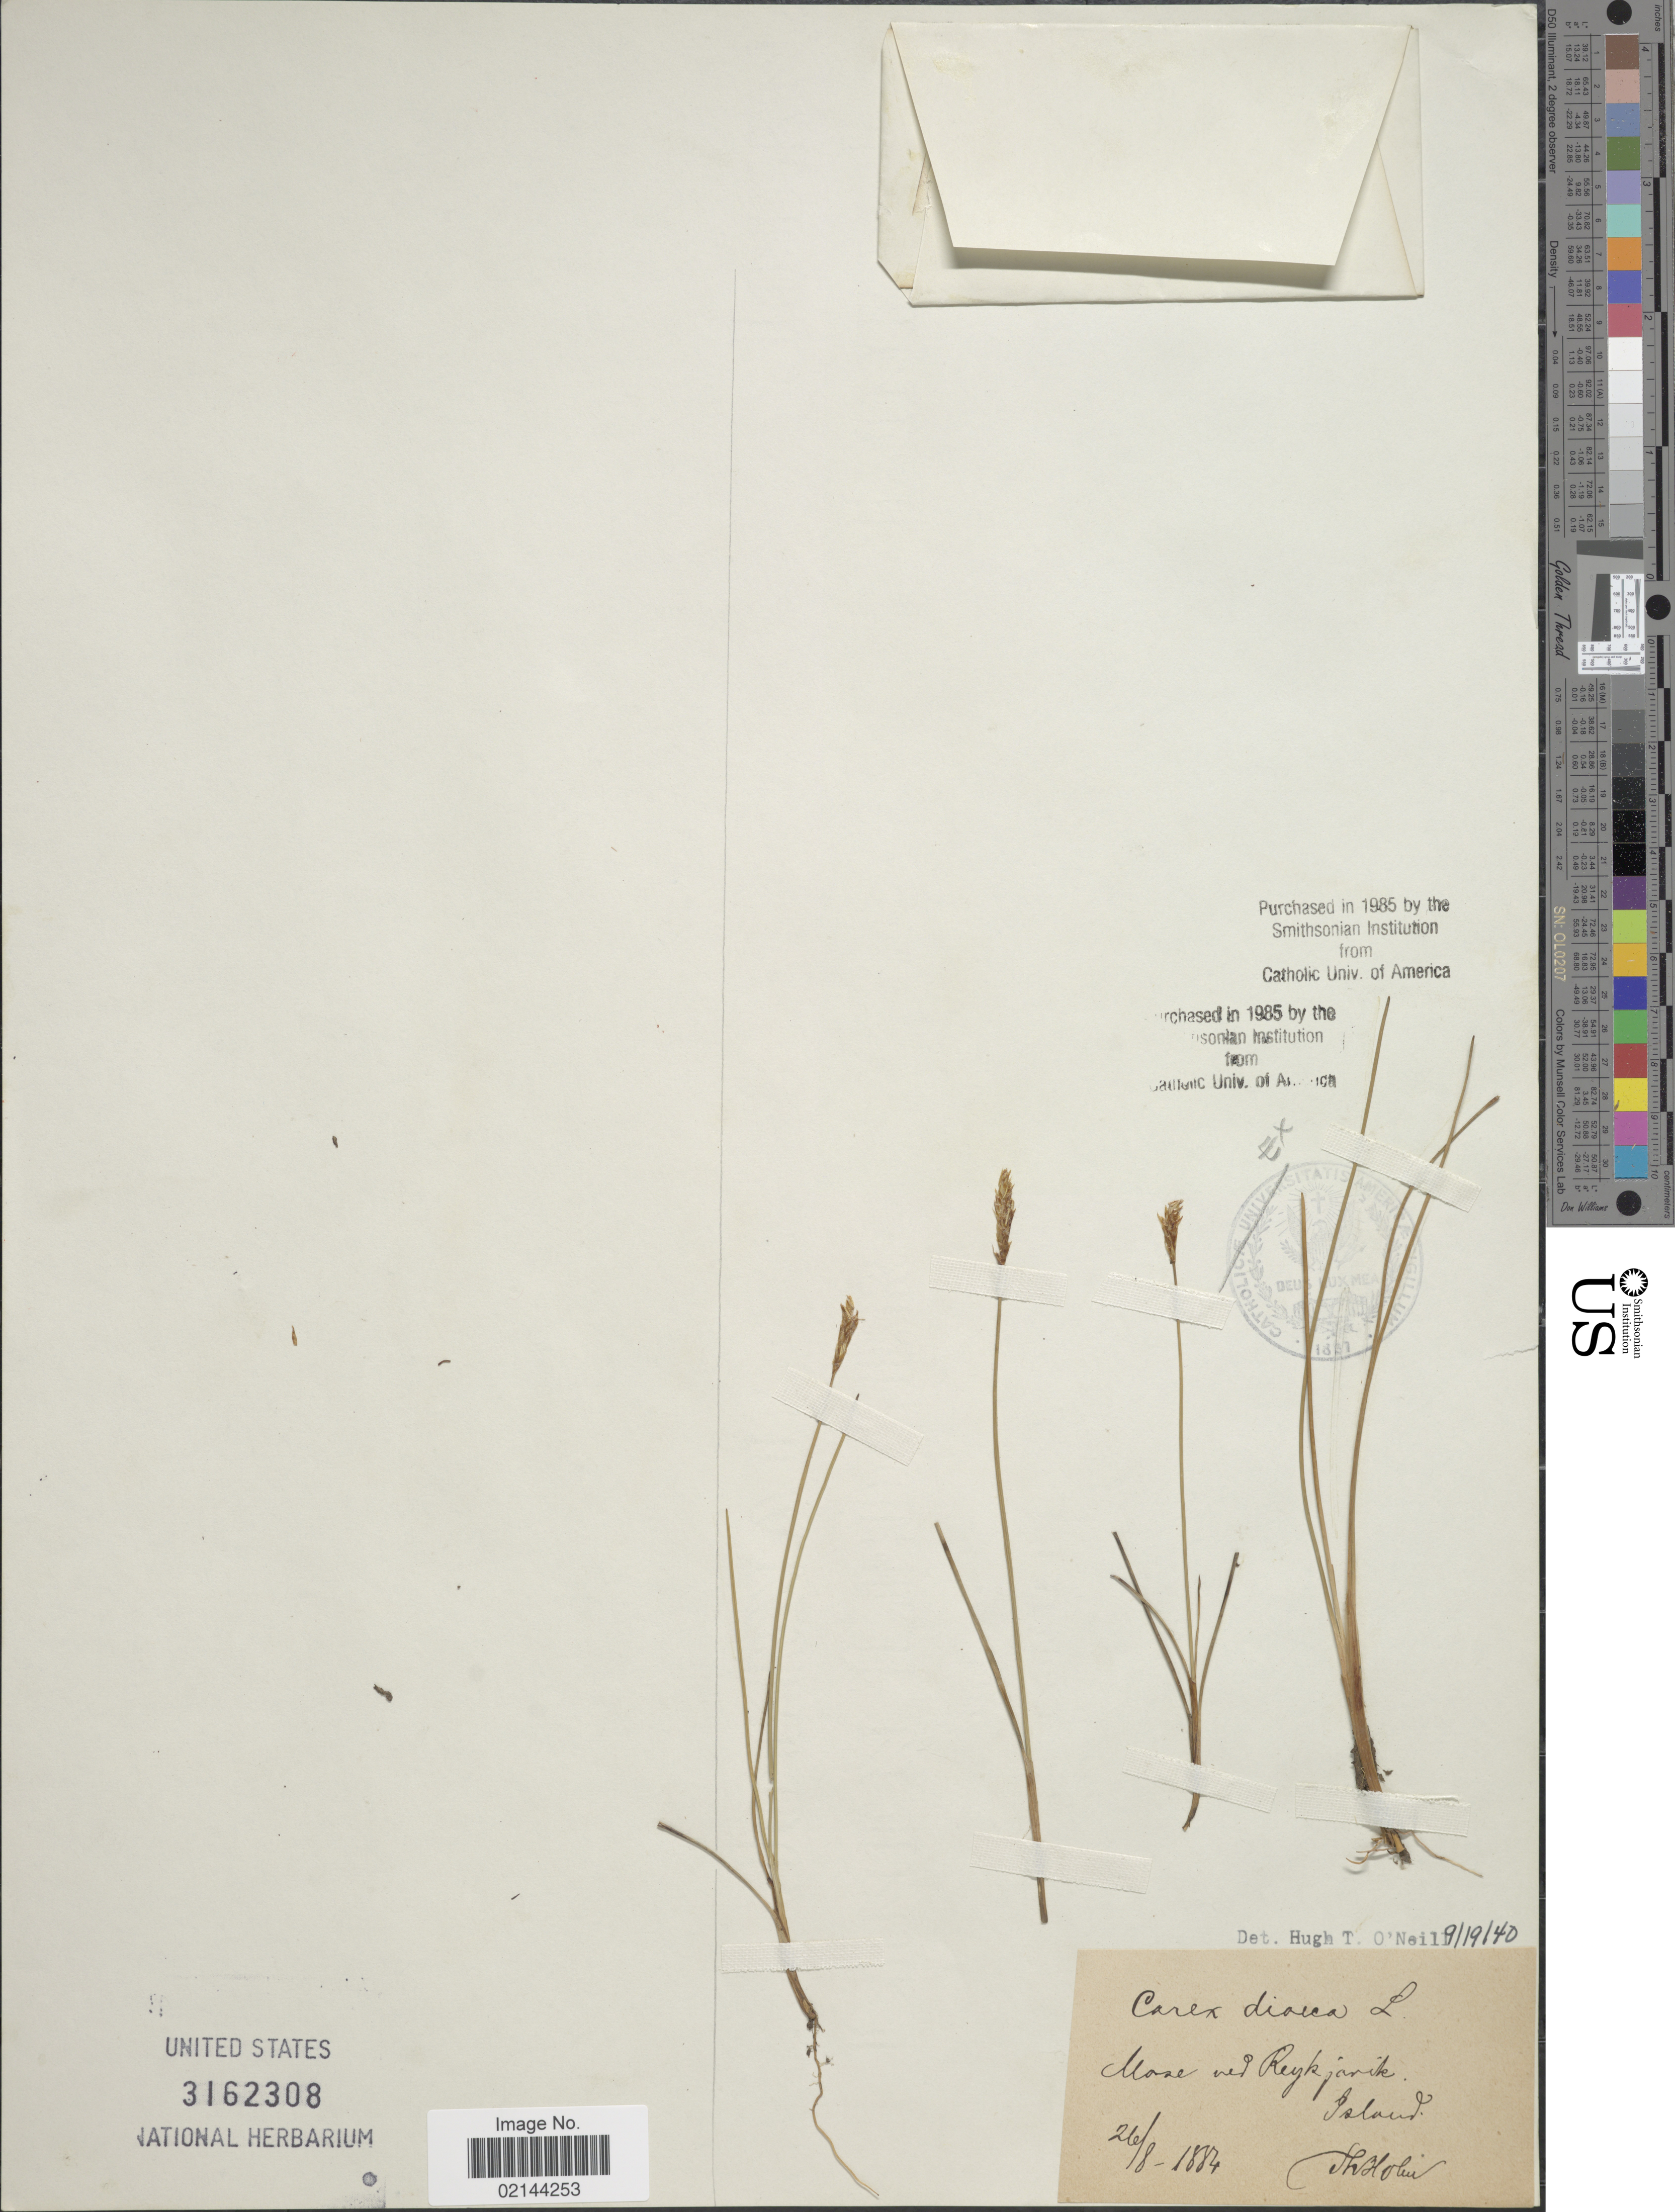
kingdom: Plantae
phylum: Tracheophyta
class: Liliopsida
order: Poales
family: Cyperaceae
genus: Carex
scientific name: Carex dioica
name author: L.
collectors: S. Holin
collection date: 1884-08-26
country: Iceland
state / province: Capital Region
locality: Mose ved Reykjavík Island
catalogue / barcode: US 3162308